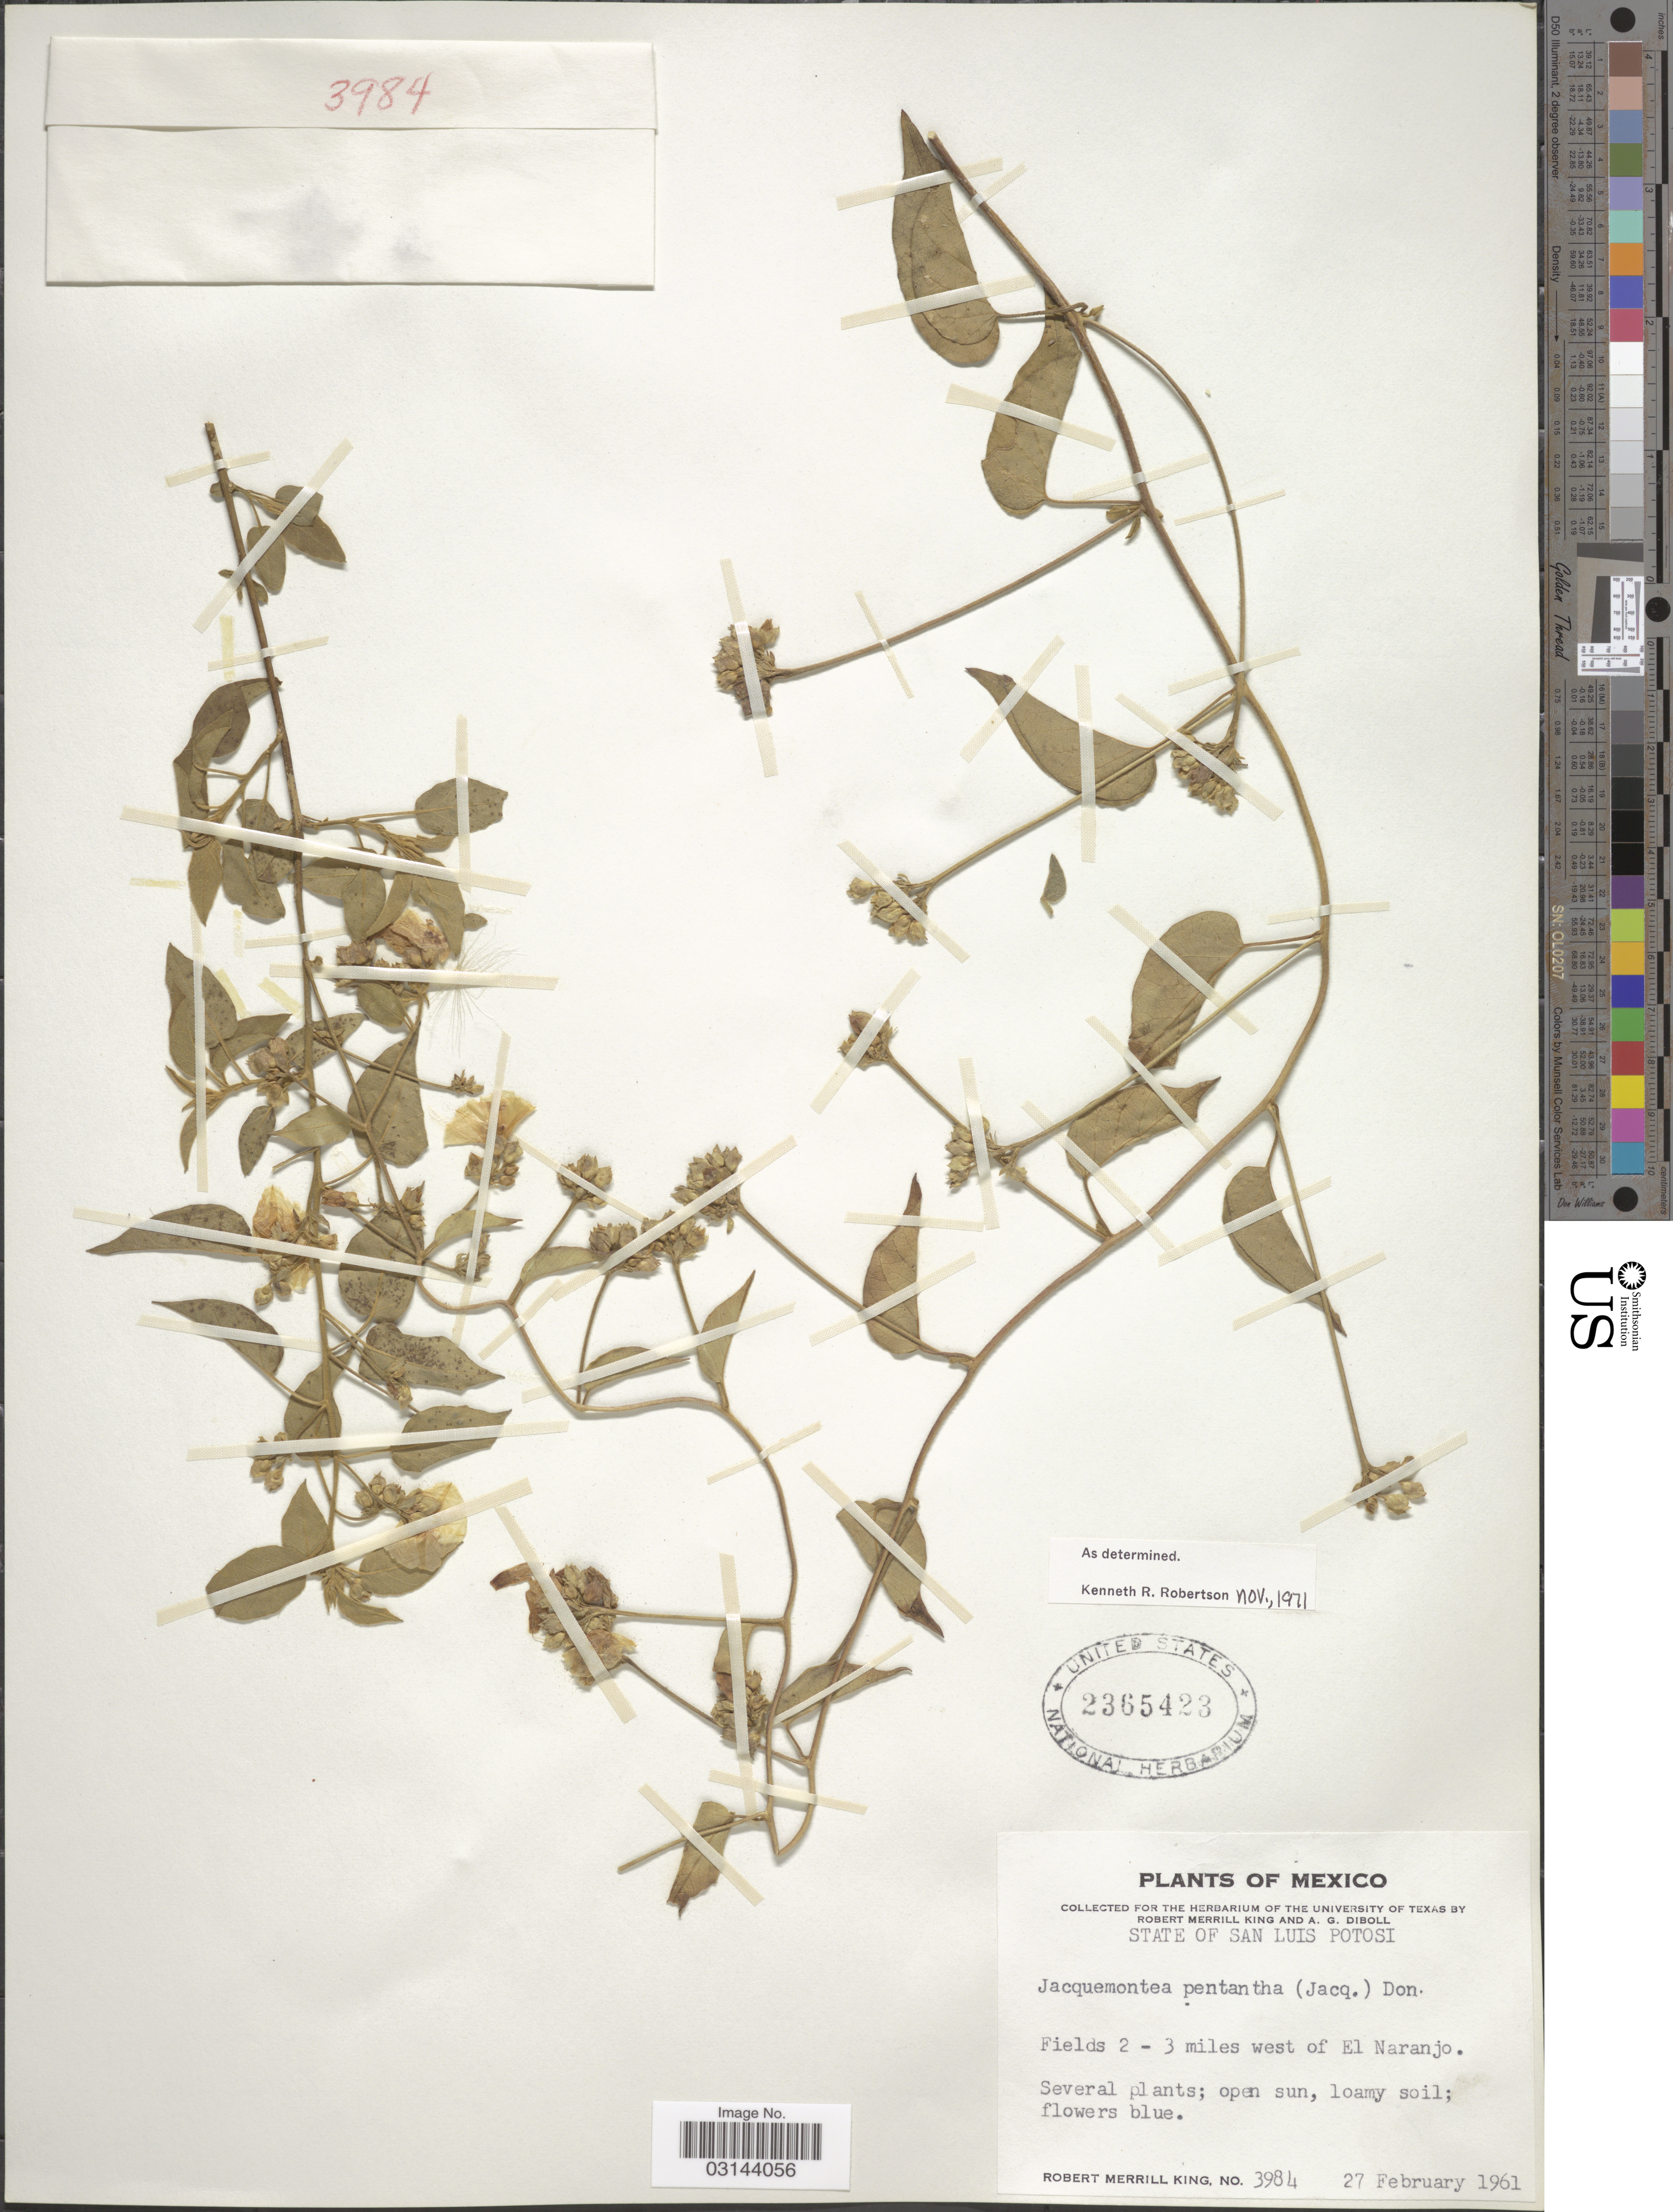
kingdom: Plantae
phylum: Tracheophyta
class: Magnoliopsida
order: Solanales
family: Convolvulaceae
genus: Jacquemontia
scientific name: Jacquemontia pentanthos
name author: (Jacq.) G. Don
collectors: R. M. King & A. Diboll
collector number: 3984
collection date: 1961-02-27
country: Mexico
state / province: San Luis Potosí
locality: Fields 2 - 3 miles west of El Naranjo.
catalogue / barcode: US 2365423